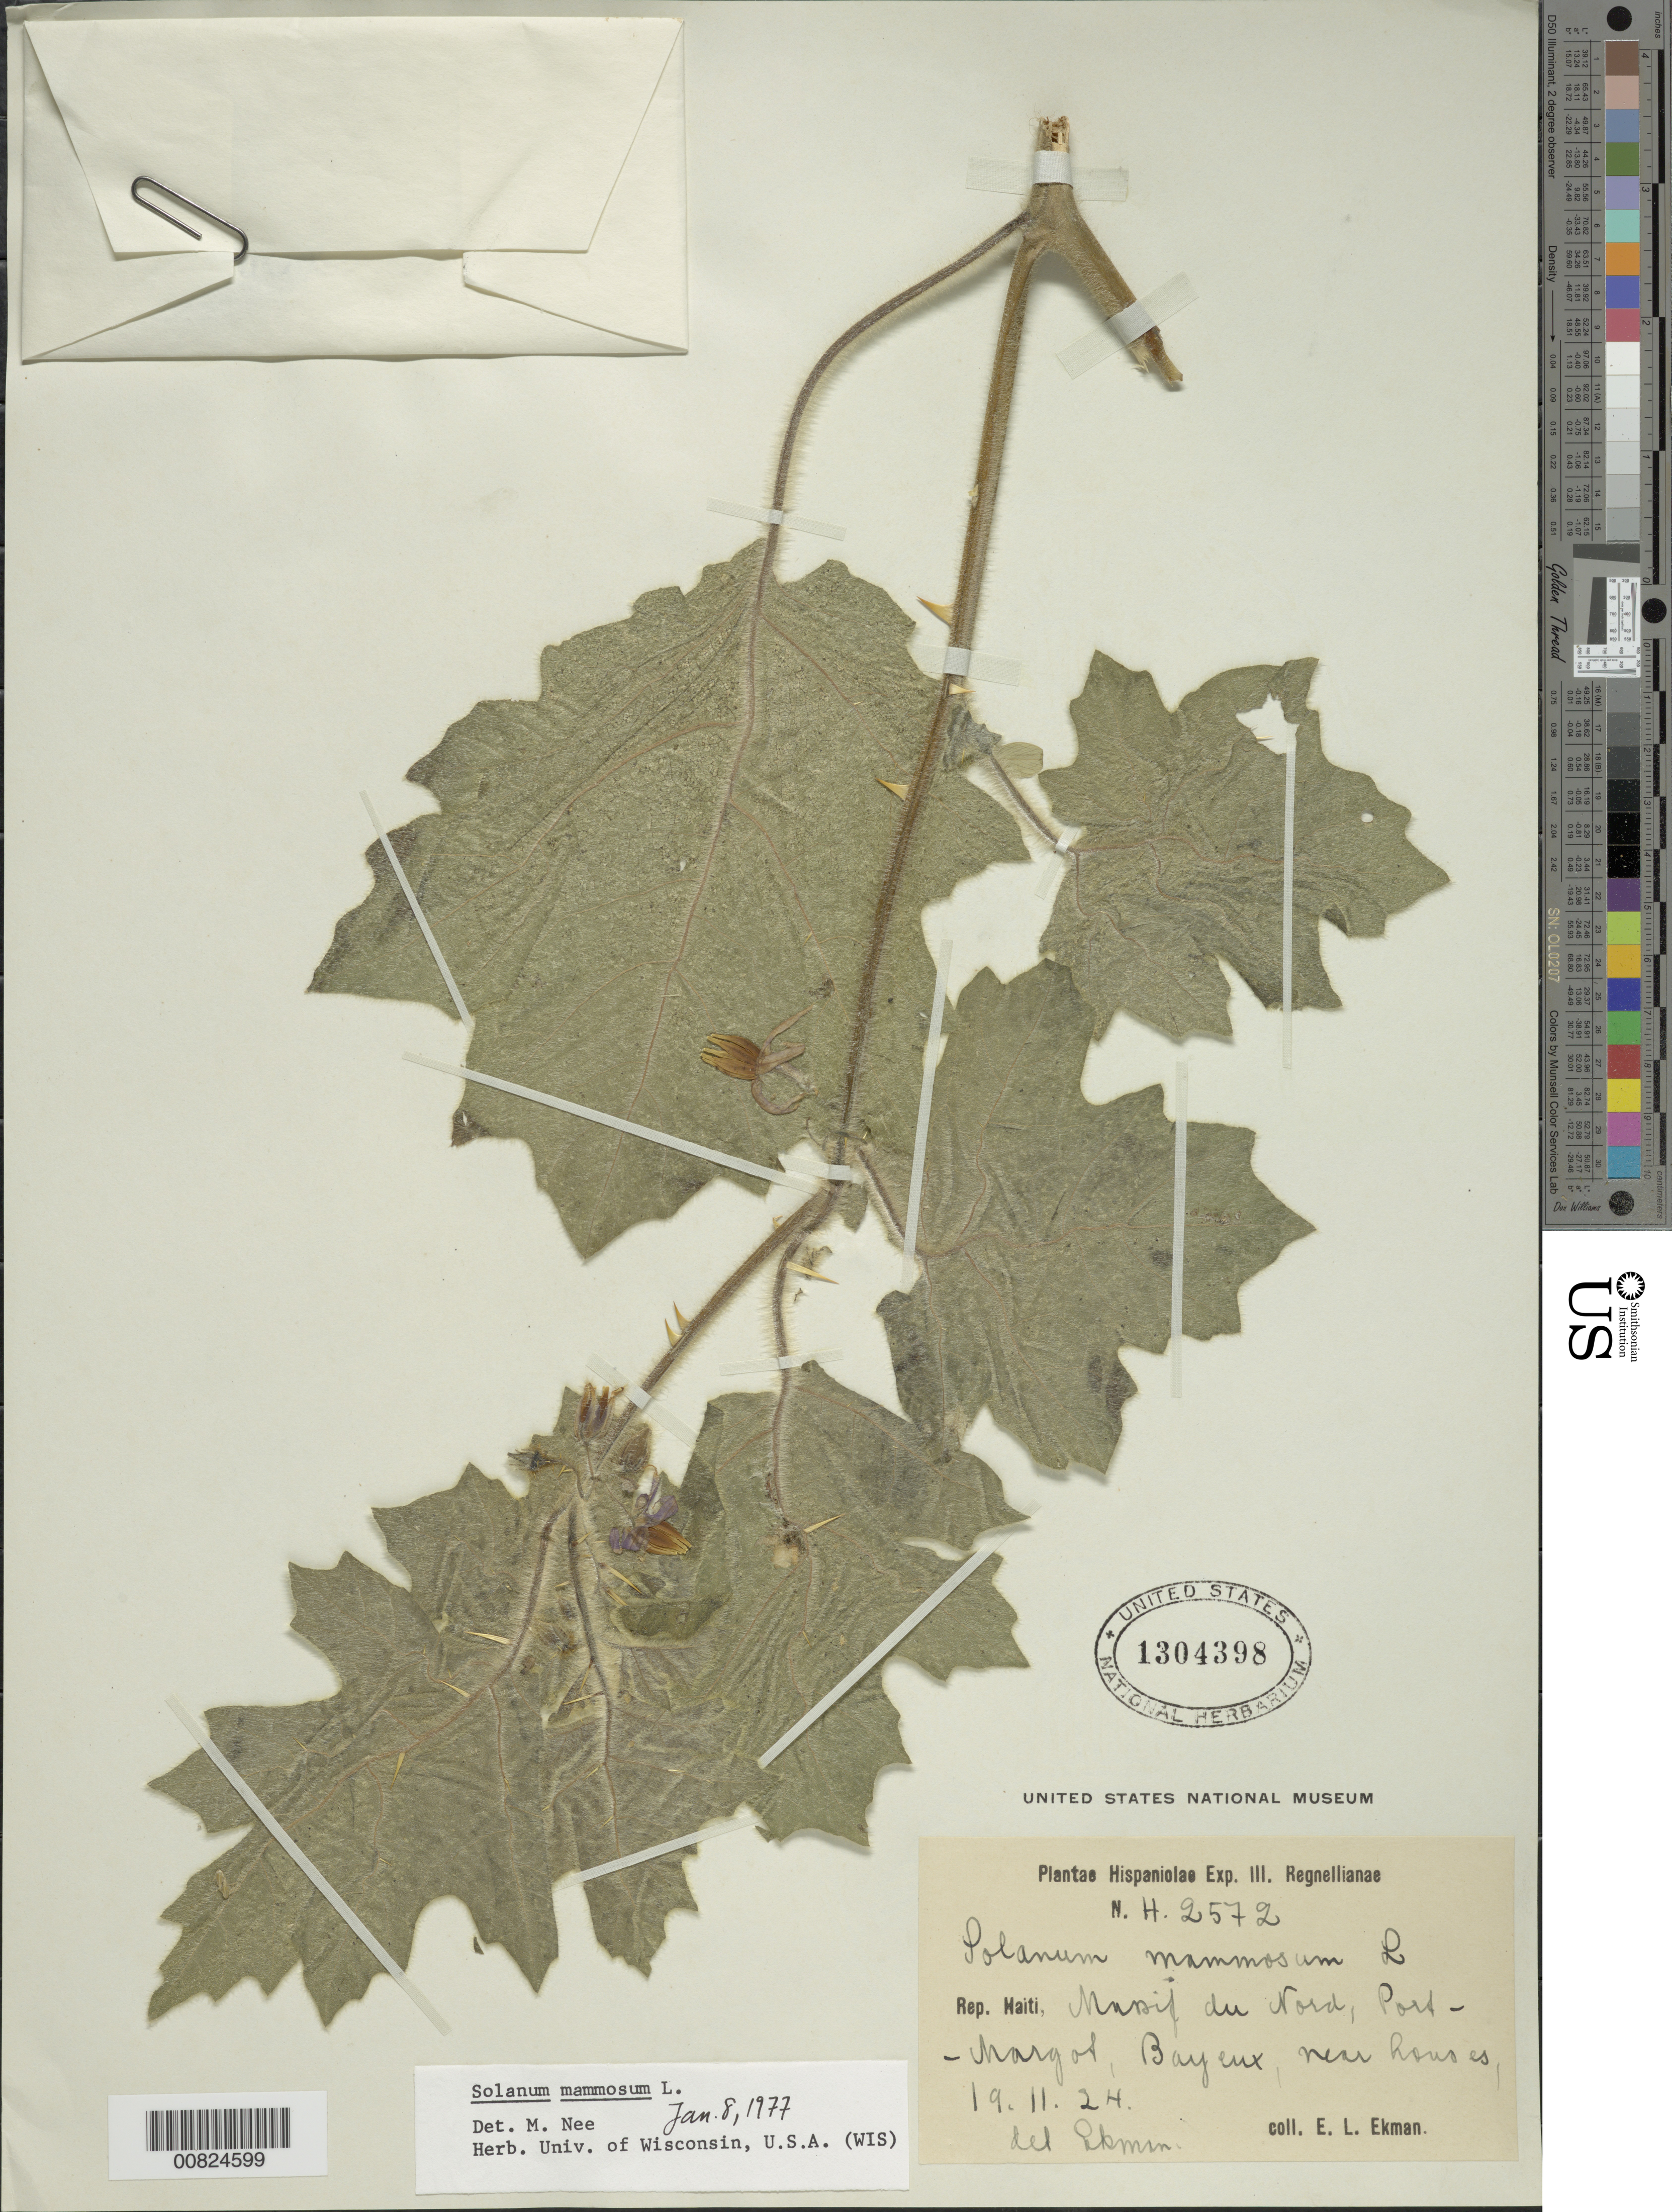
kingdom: Plantae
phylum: Tracheophyta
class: Magnoliopsida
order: Solanales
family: Solanaceae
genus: Solanum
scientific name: Solanum mammosum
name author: L.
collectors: E. L. Ekman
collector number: H 2572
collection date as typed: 19 Nov 1924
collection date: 1924-11-19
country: Haiti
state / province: Nord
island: Hispaniola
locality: Massif du Nord, Port-Morgot, Bayeux, near houses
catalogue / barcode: US 1304398